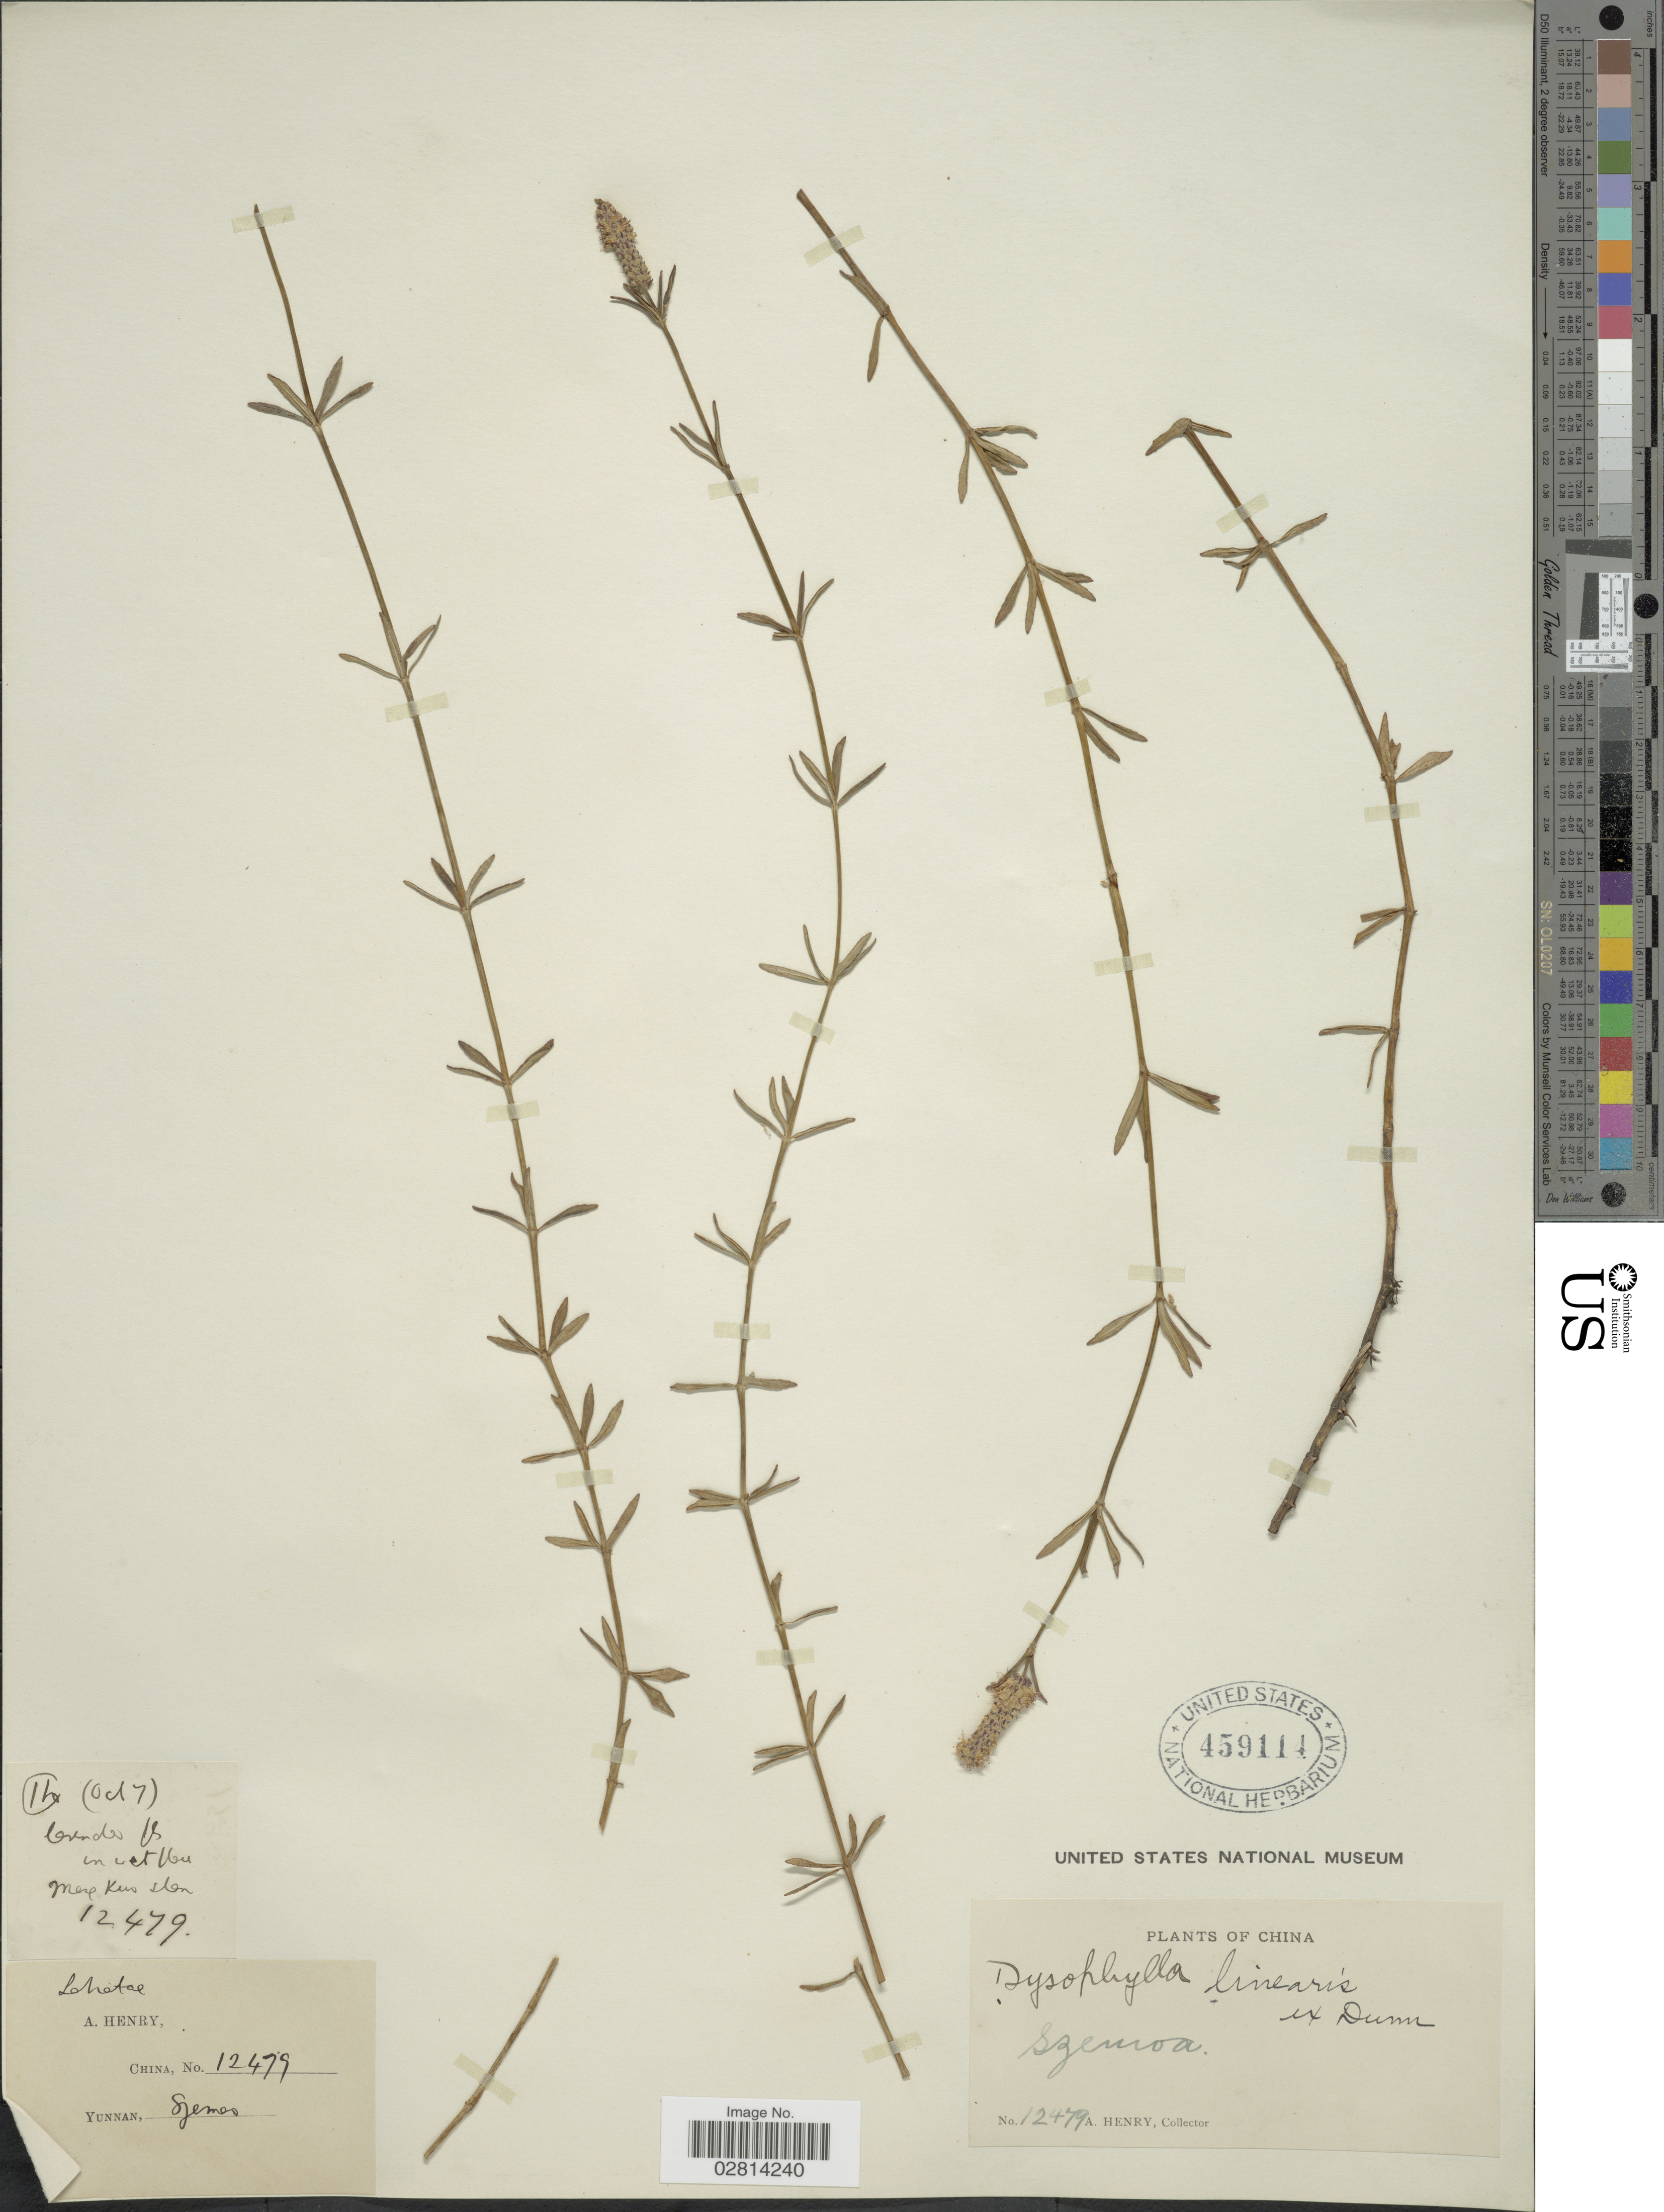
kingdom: Plantae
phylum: Tracheophyta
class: Magnoliopsida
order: Lamiales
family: Lamiaceae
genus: Pogostemon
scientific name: Pogostemon linearis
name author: (Benth.) Kuntze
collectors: A. Henry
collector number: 12479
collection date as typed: Transcribed d/m/y: /10/7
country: China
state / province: Yunnan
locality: Mey Kwo Shen. Szemoa.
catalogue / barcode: US 459114